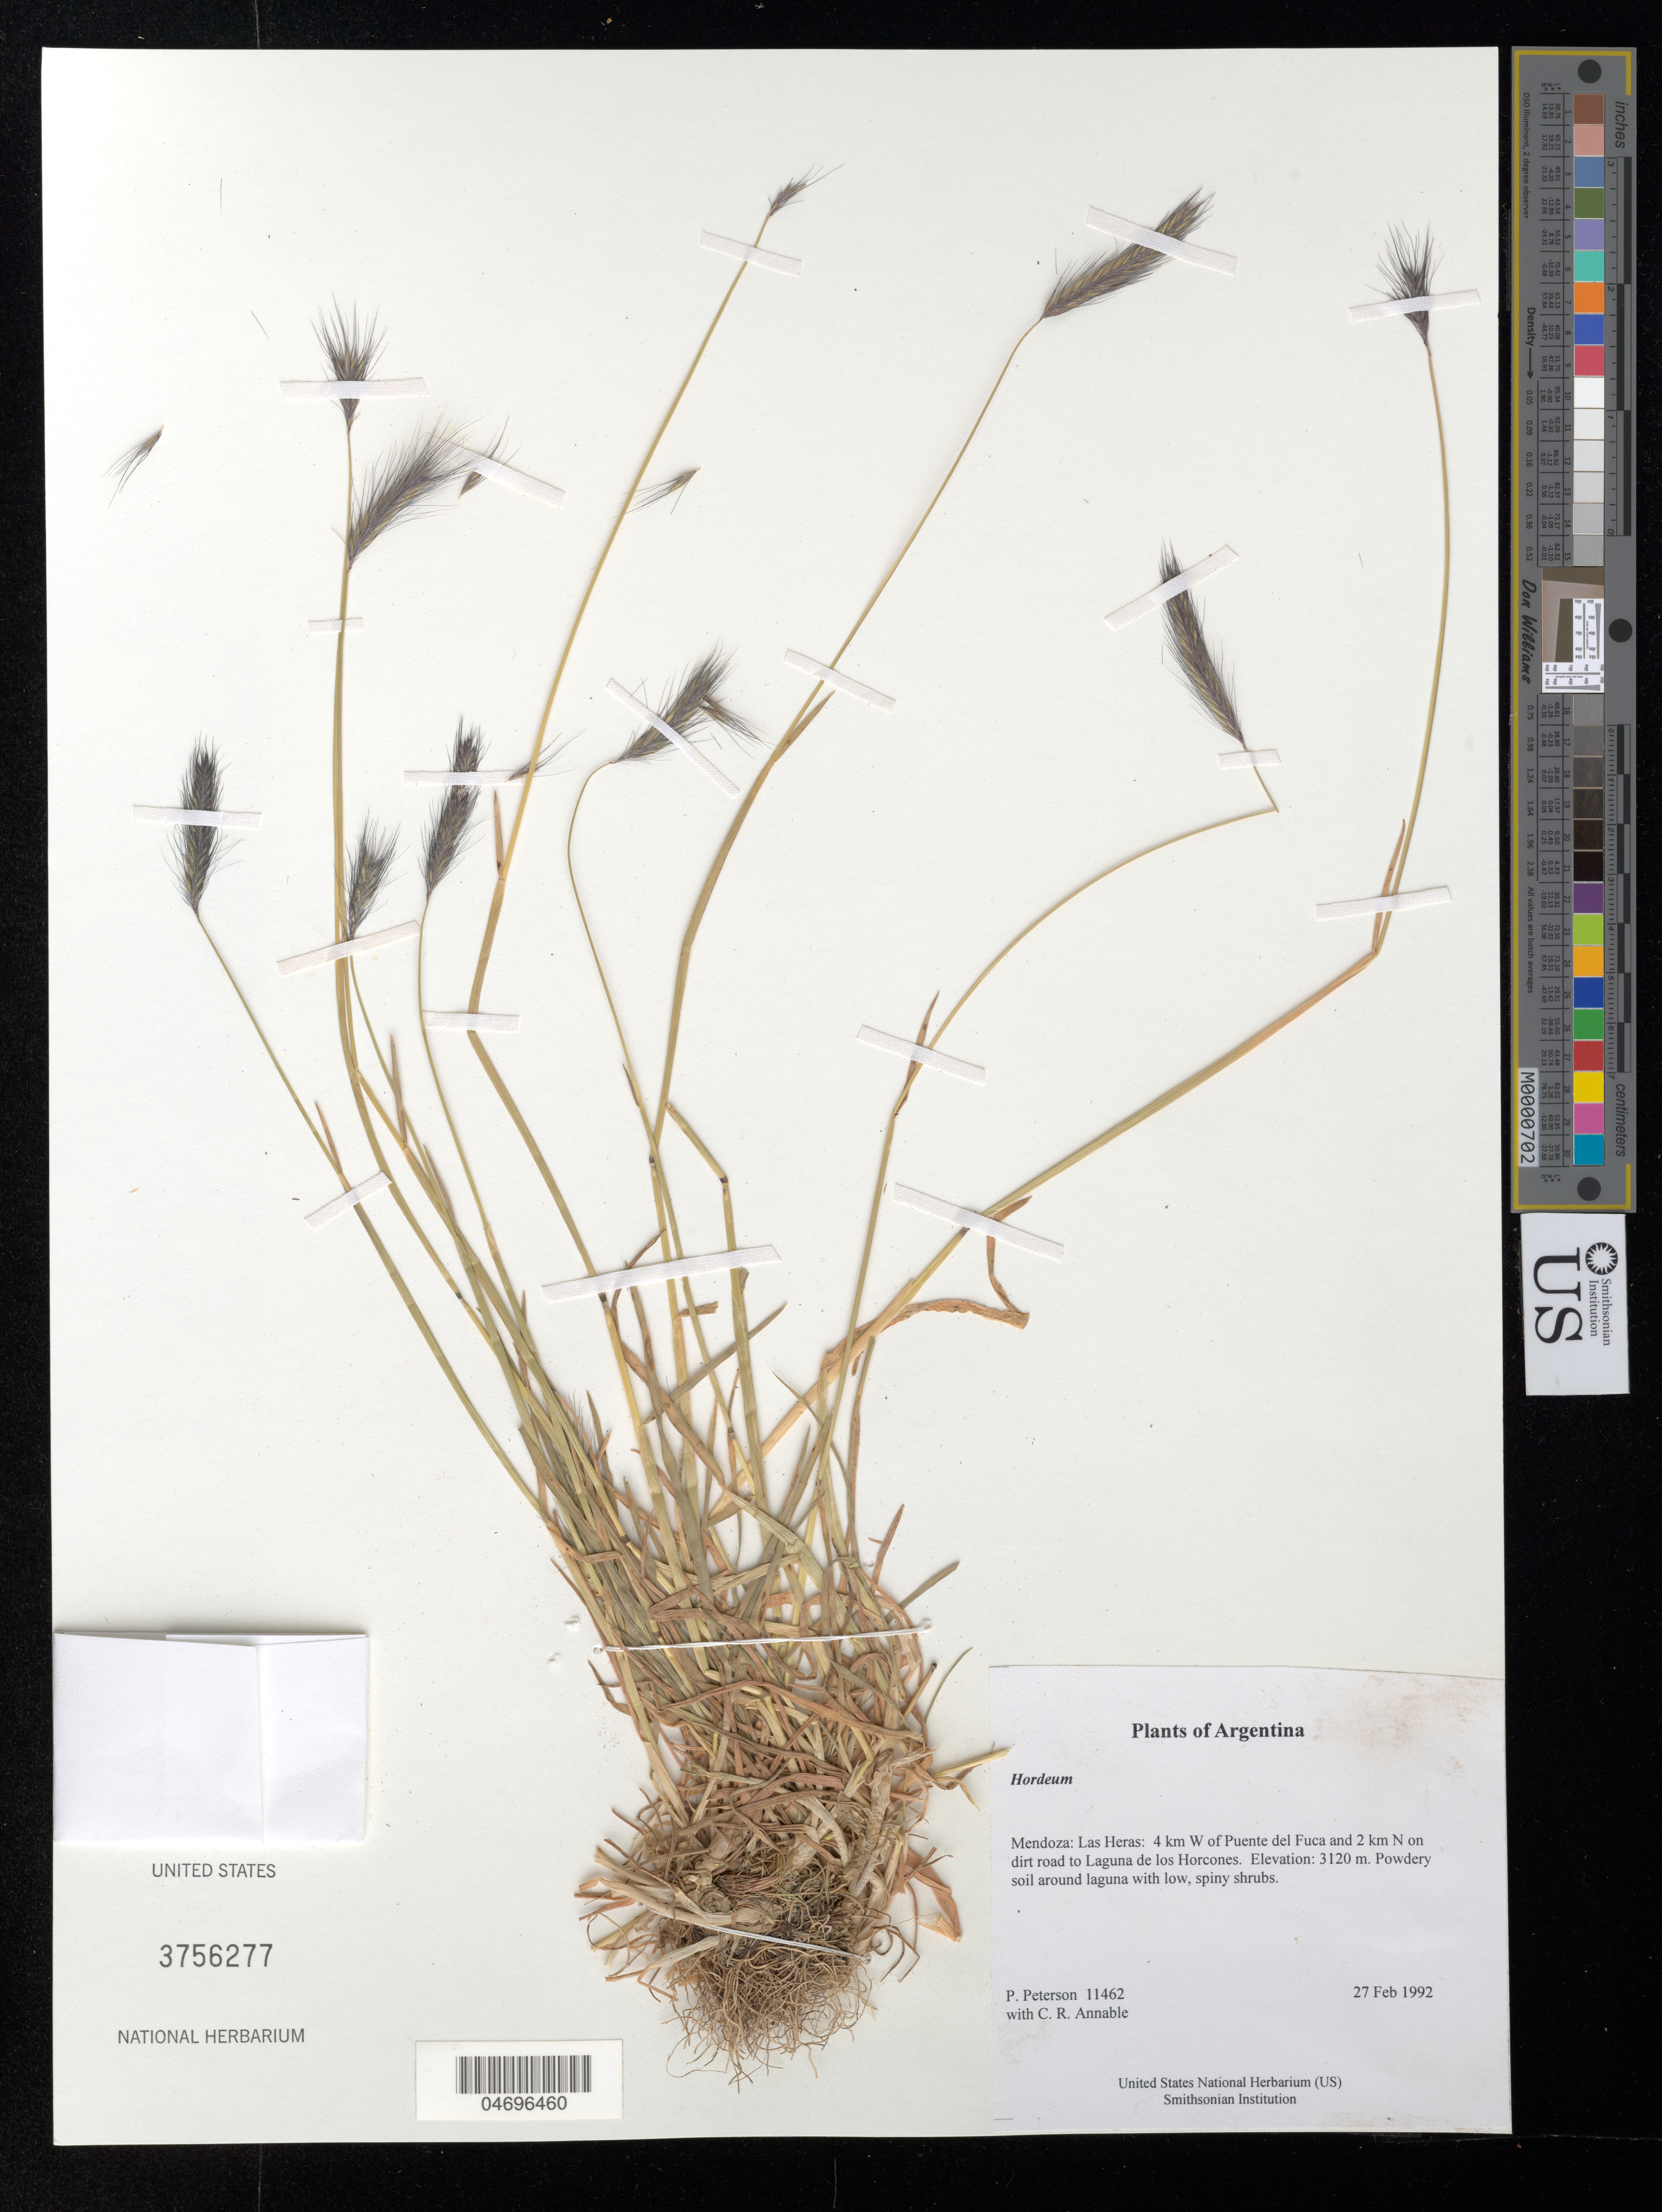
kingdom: Plantae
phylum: Tracheophyta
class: Liliopsida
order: Poales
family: Poaceae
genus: Hordeum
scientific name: Hordeum sp.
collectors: P. M. Peterson & C. R. Annable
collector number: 11462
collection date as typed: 27 Feb 1992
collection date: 1992-02-27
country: Argentina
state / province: Mendoza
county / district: Las Heras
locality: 4 km W of Puente del Fuca and 2 km N on dirt road to Laguna de los Horcones.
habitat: Powdery soil around laguna with low, spiny shrubs.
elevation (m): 3120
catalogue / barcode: US 3756277